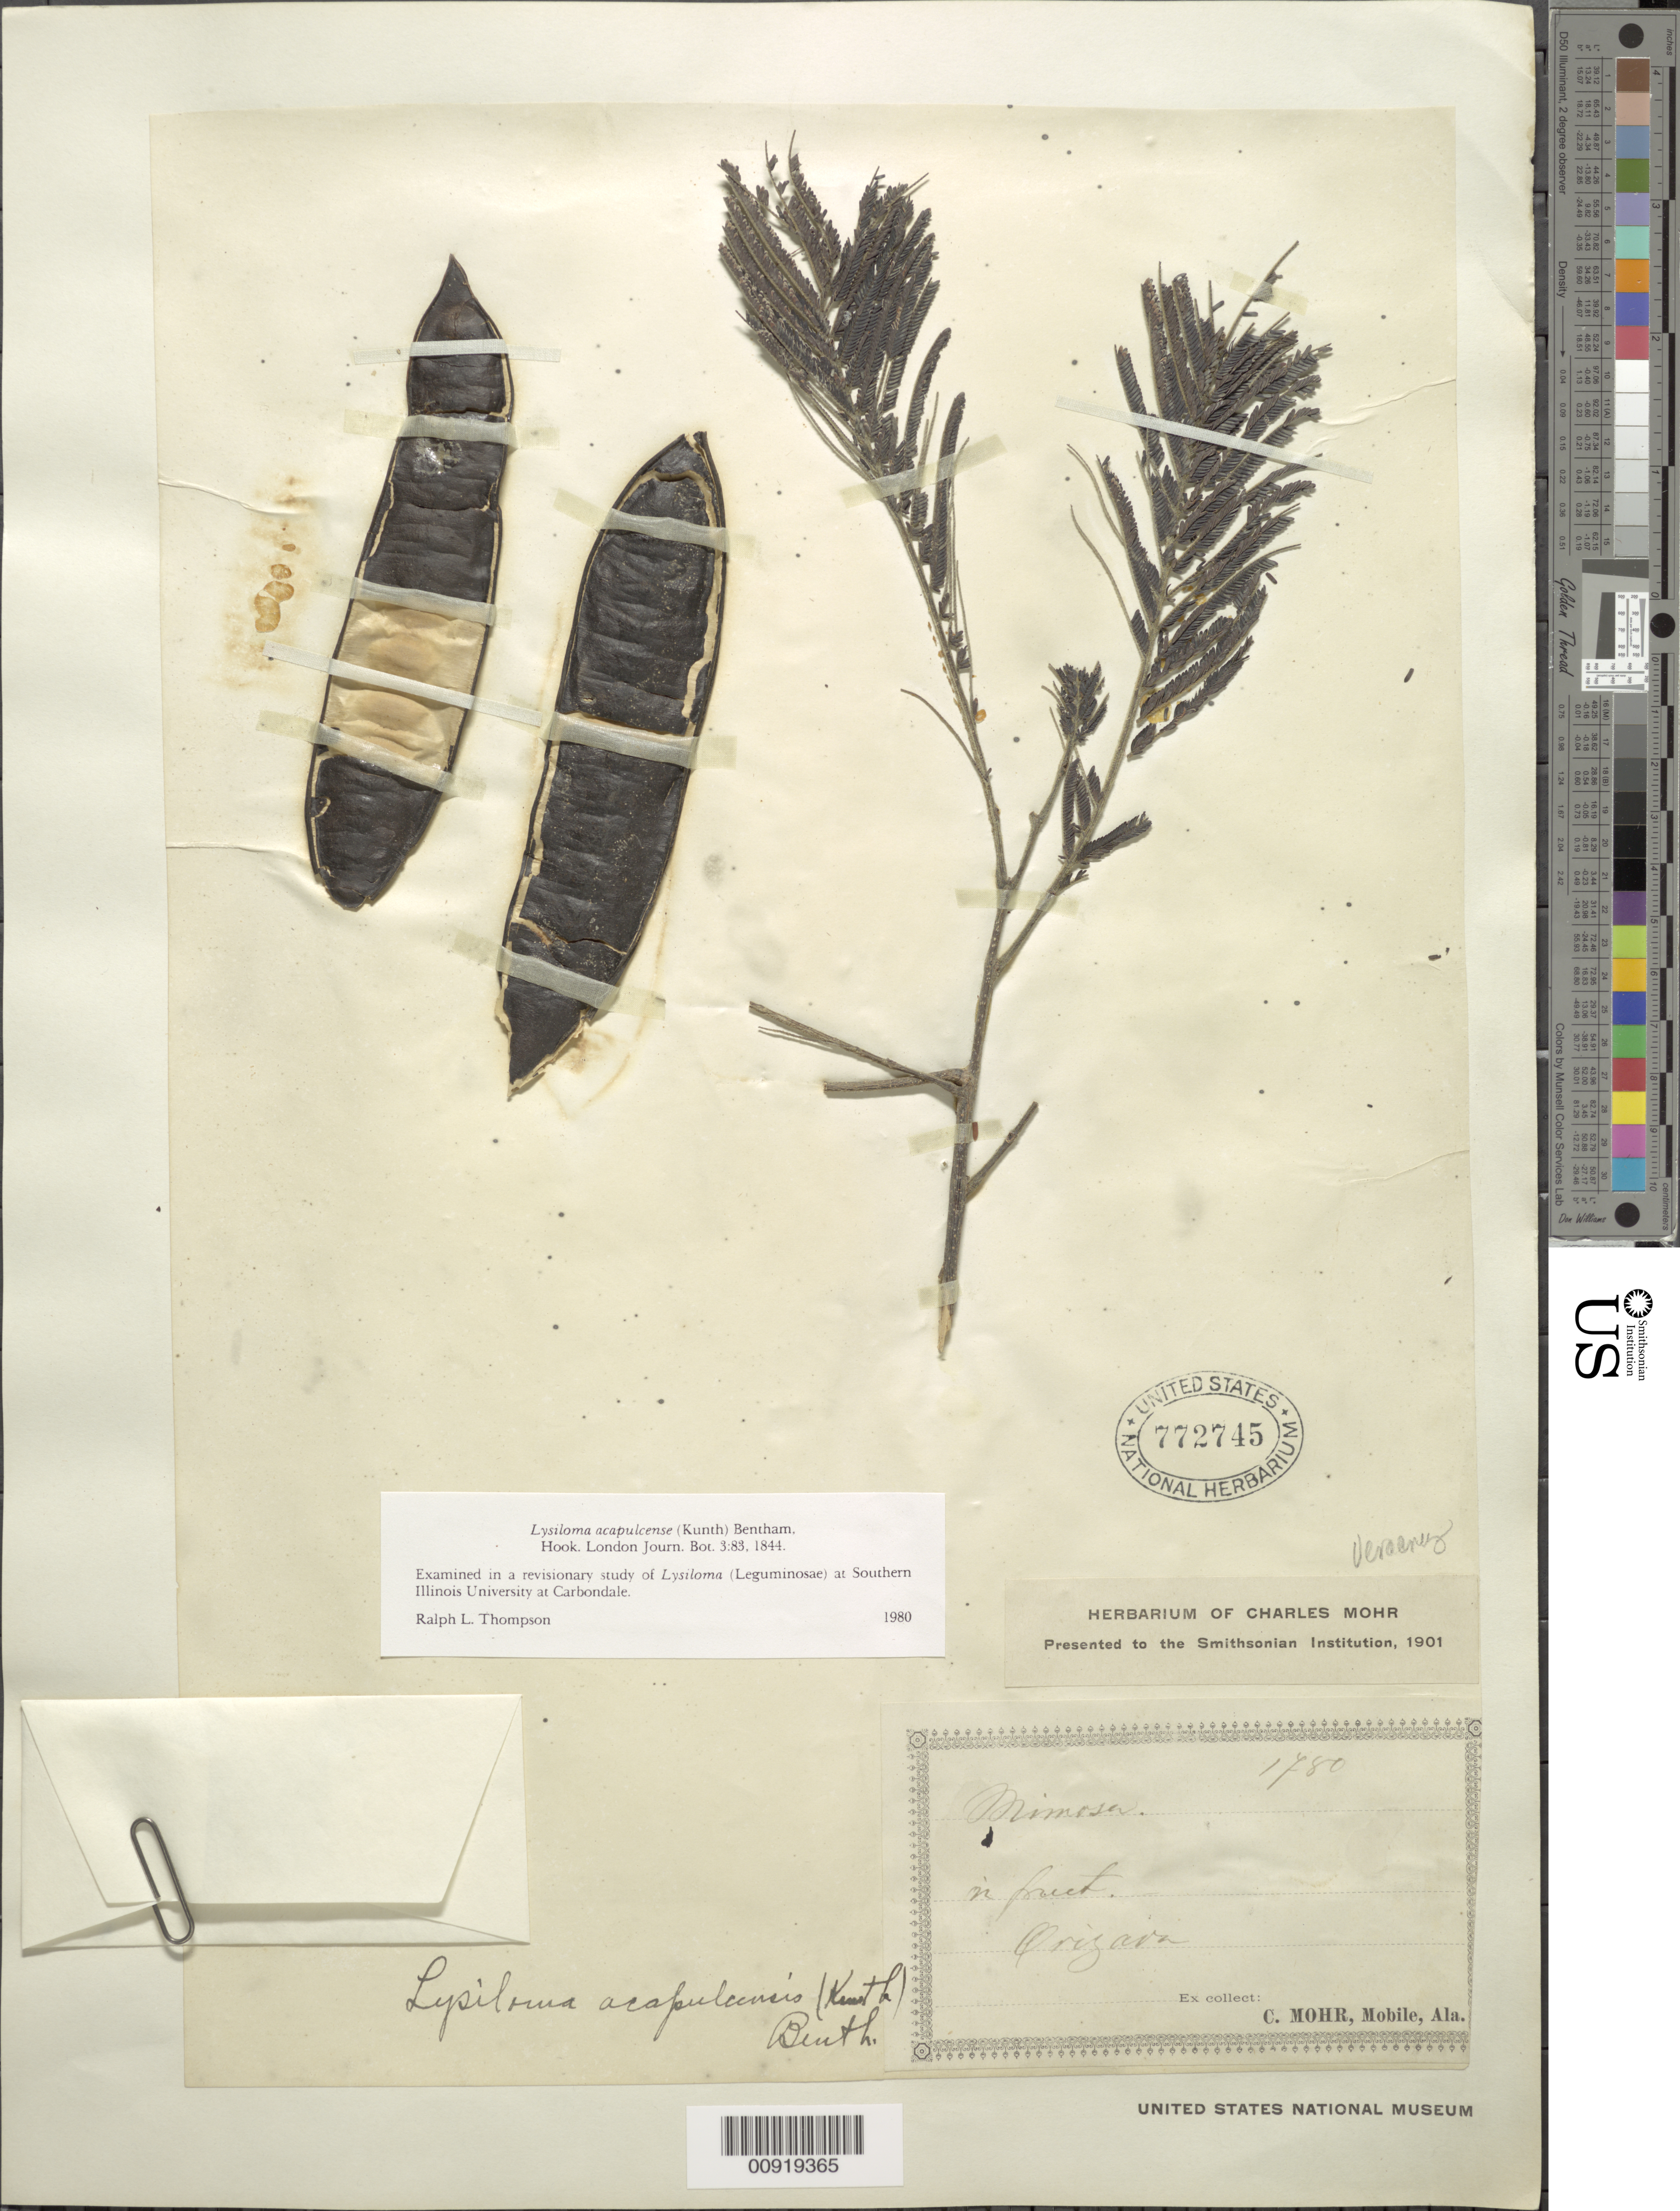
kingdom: Plantae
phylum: Tracheophyta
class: Magnoliopsida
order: Fabales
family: Fabaceae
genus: Lysiloma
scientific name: Lysiloma acapulcense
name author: (Kunth) Benth.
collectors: C. T. Mohr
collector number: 1780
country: Mexico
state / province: Veracruz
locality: Orizava.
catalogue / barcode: US 772745